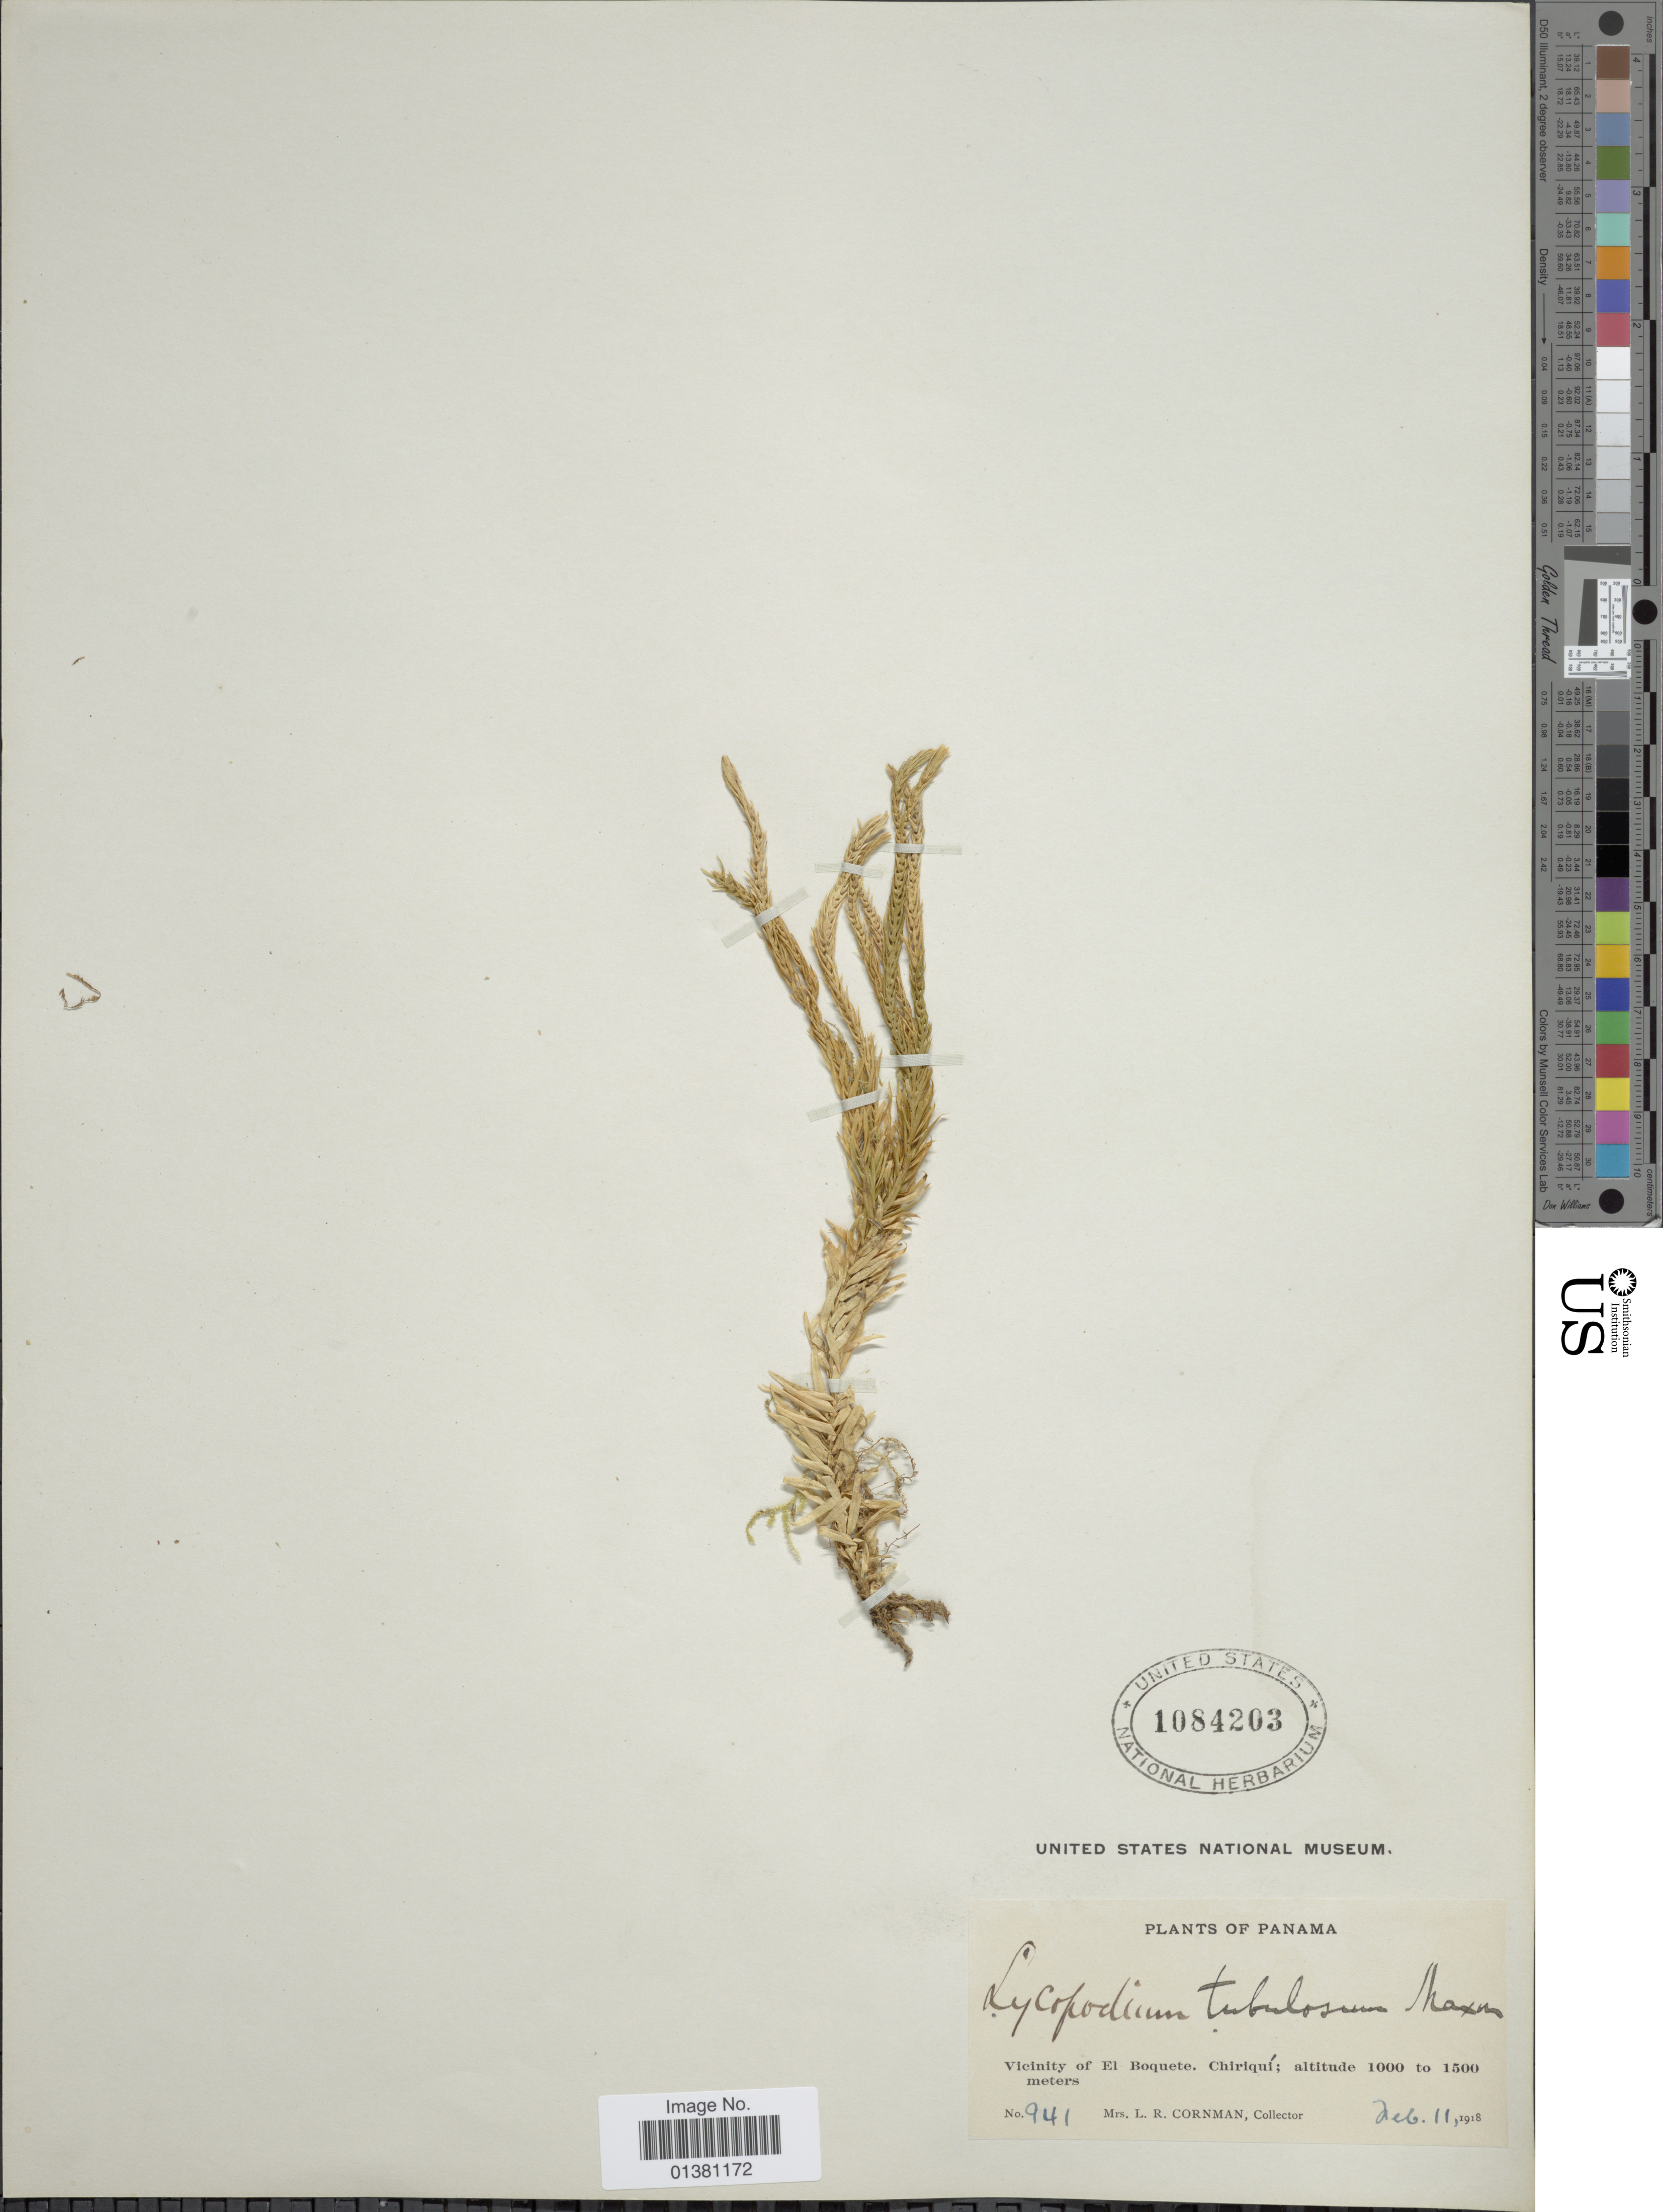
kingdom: Plantae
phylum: Tracheophyta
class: Lycopodiopsida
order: Lycopodiales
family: Lycopodiaceae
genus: Phlegmariurus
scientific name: Phlegmariurus tubulosus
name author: (Maxon) B. Øllg.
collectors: L. Cornman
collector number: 941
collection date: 1918-02-11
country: Panama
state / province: Chiriqui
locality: Vicinity of El Boquete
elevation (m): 1000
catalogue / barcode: US 1084203